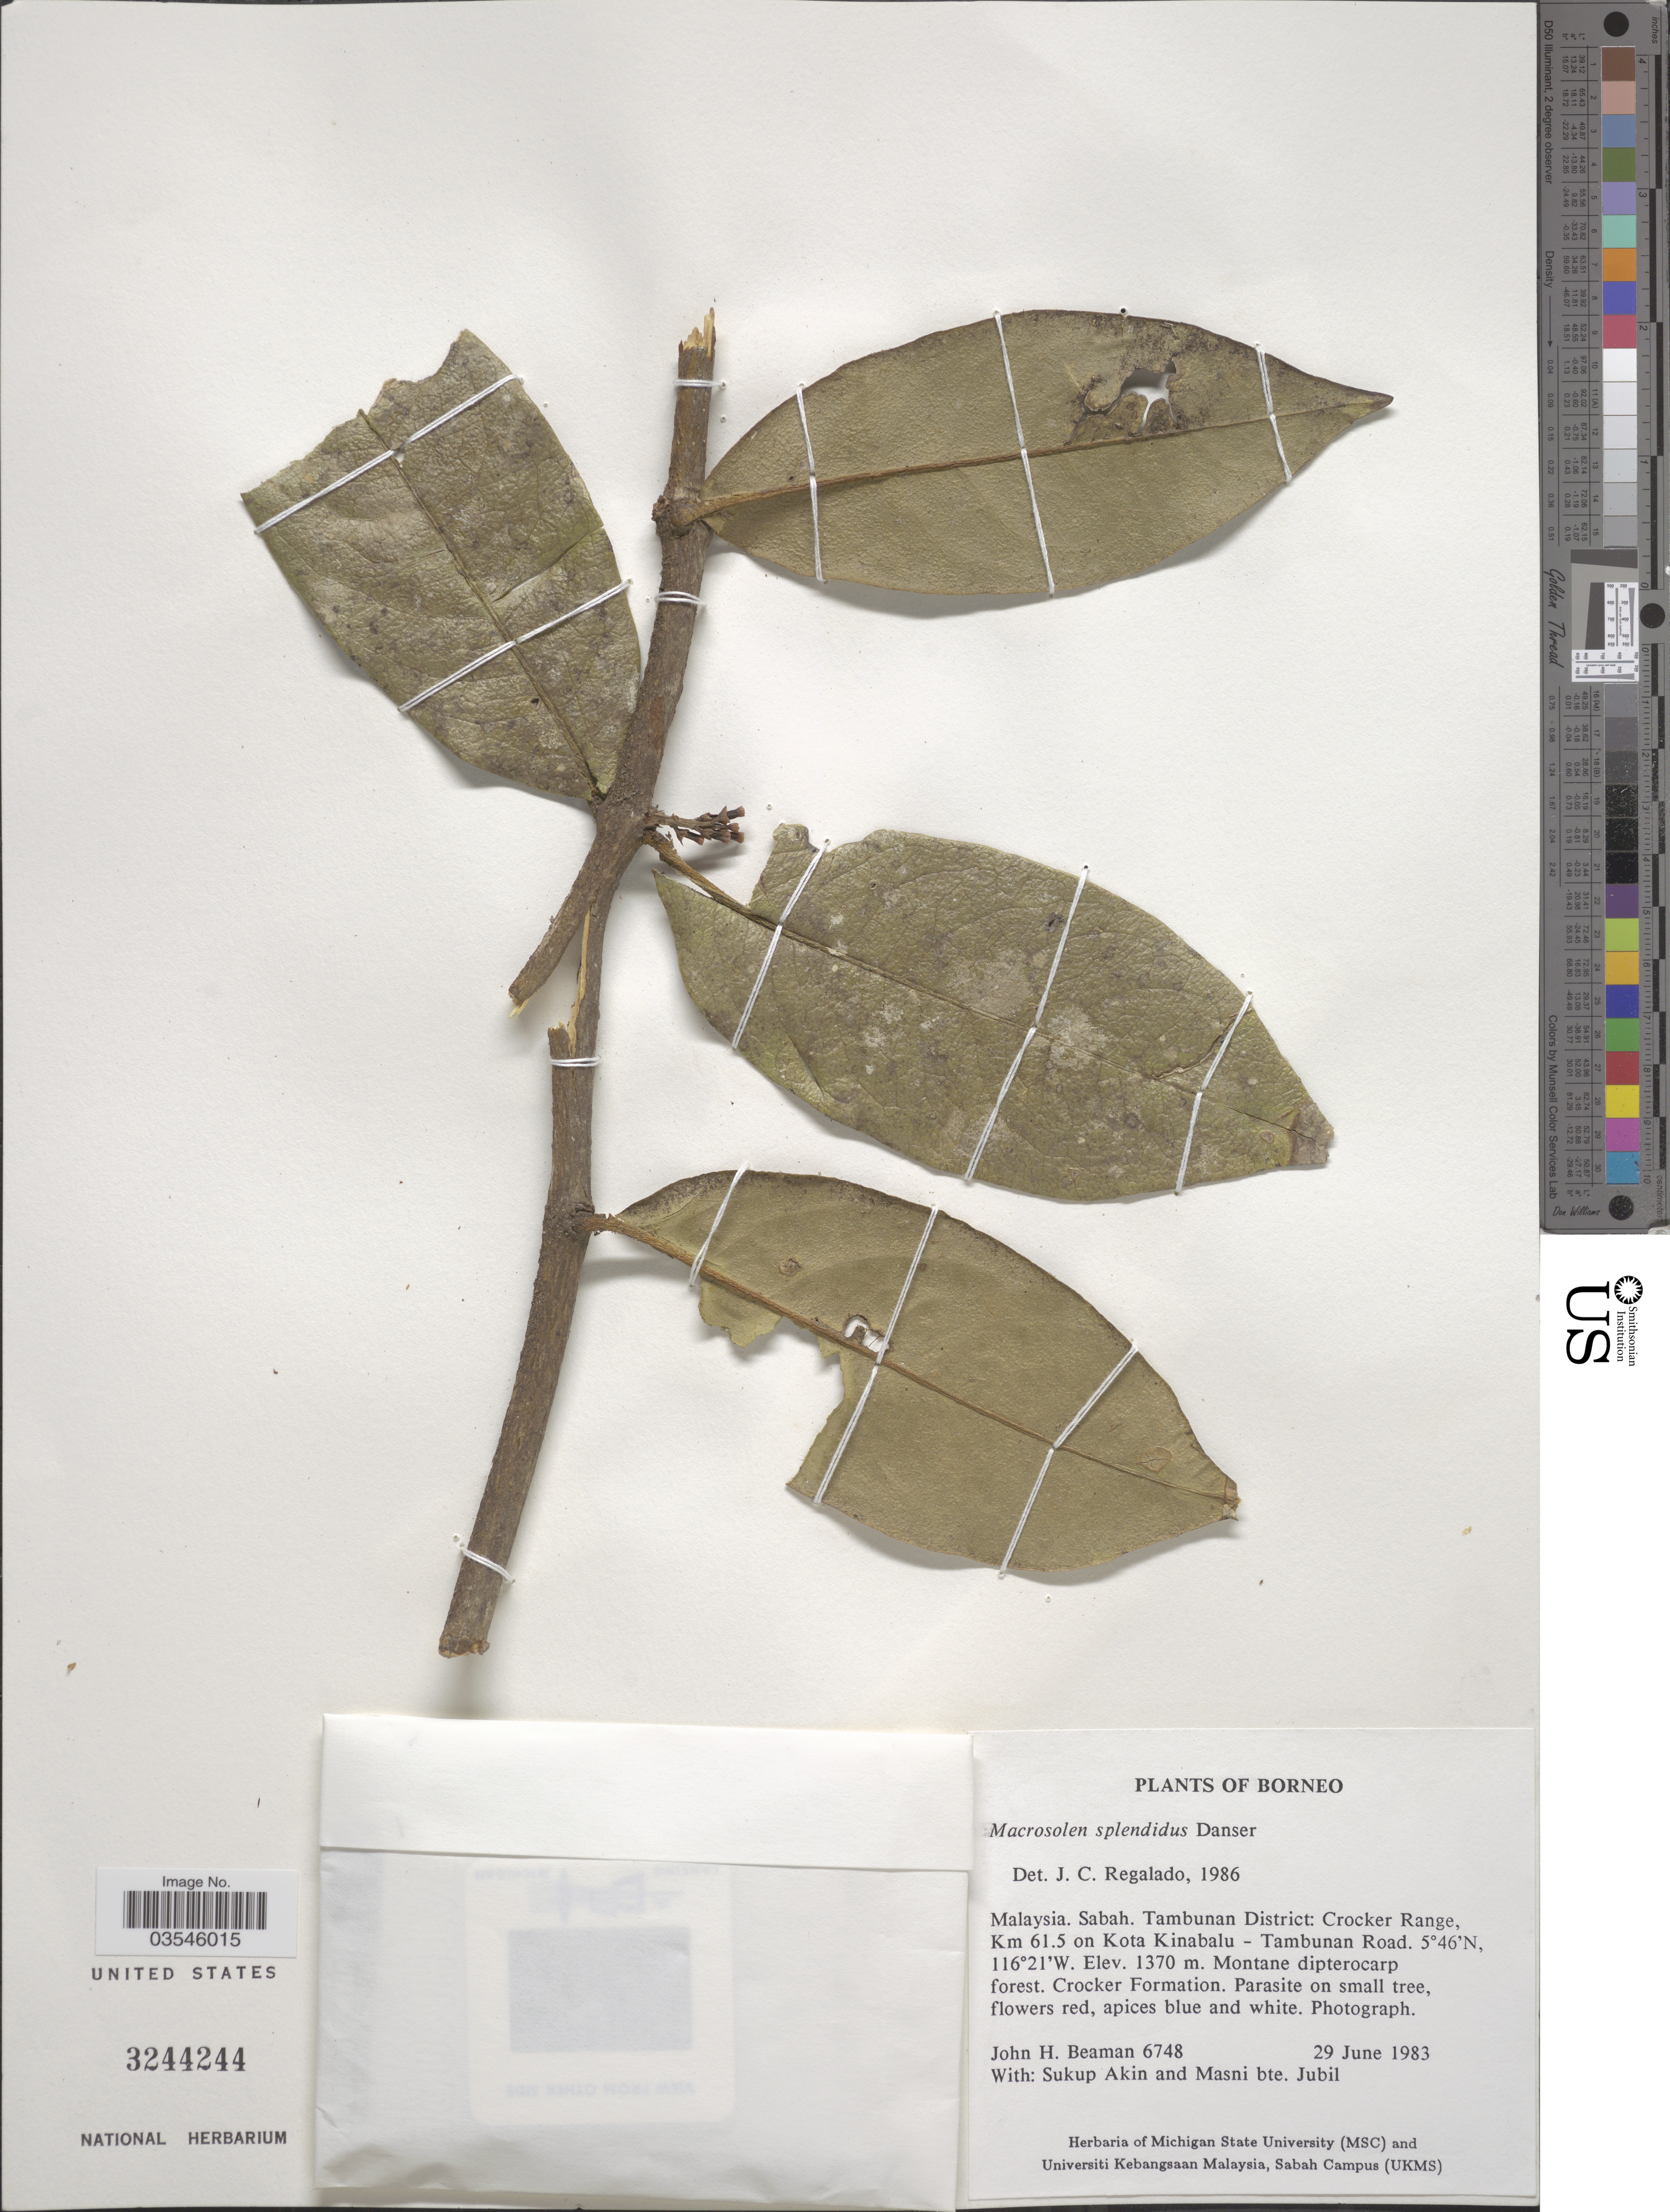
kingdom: Plantae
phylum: Tracheophyta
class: Magnoliopsida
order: Santalales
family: Loranthaceae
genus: Macrosolen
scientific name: Macrosolen splendidus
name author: Danser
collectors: J. H. Beaman, S. Akin & M. Jubil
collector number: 6748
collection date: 1983-06-29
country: Malaysia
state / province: Sabah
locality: Borneo. Tambunan District: Crocker Range, Km 61.5 on Kota Kinabalu - Tambunan Road.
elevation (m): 1370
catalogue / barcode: US 3244244